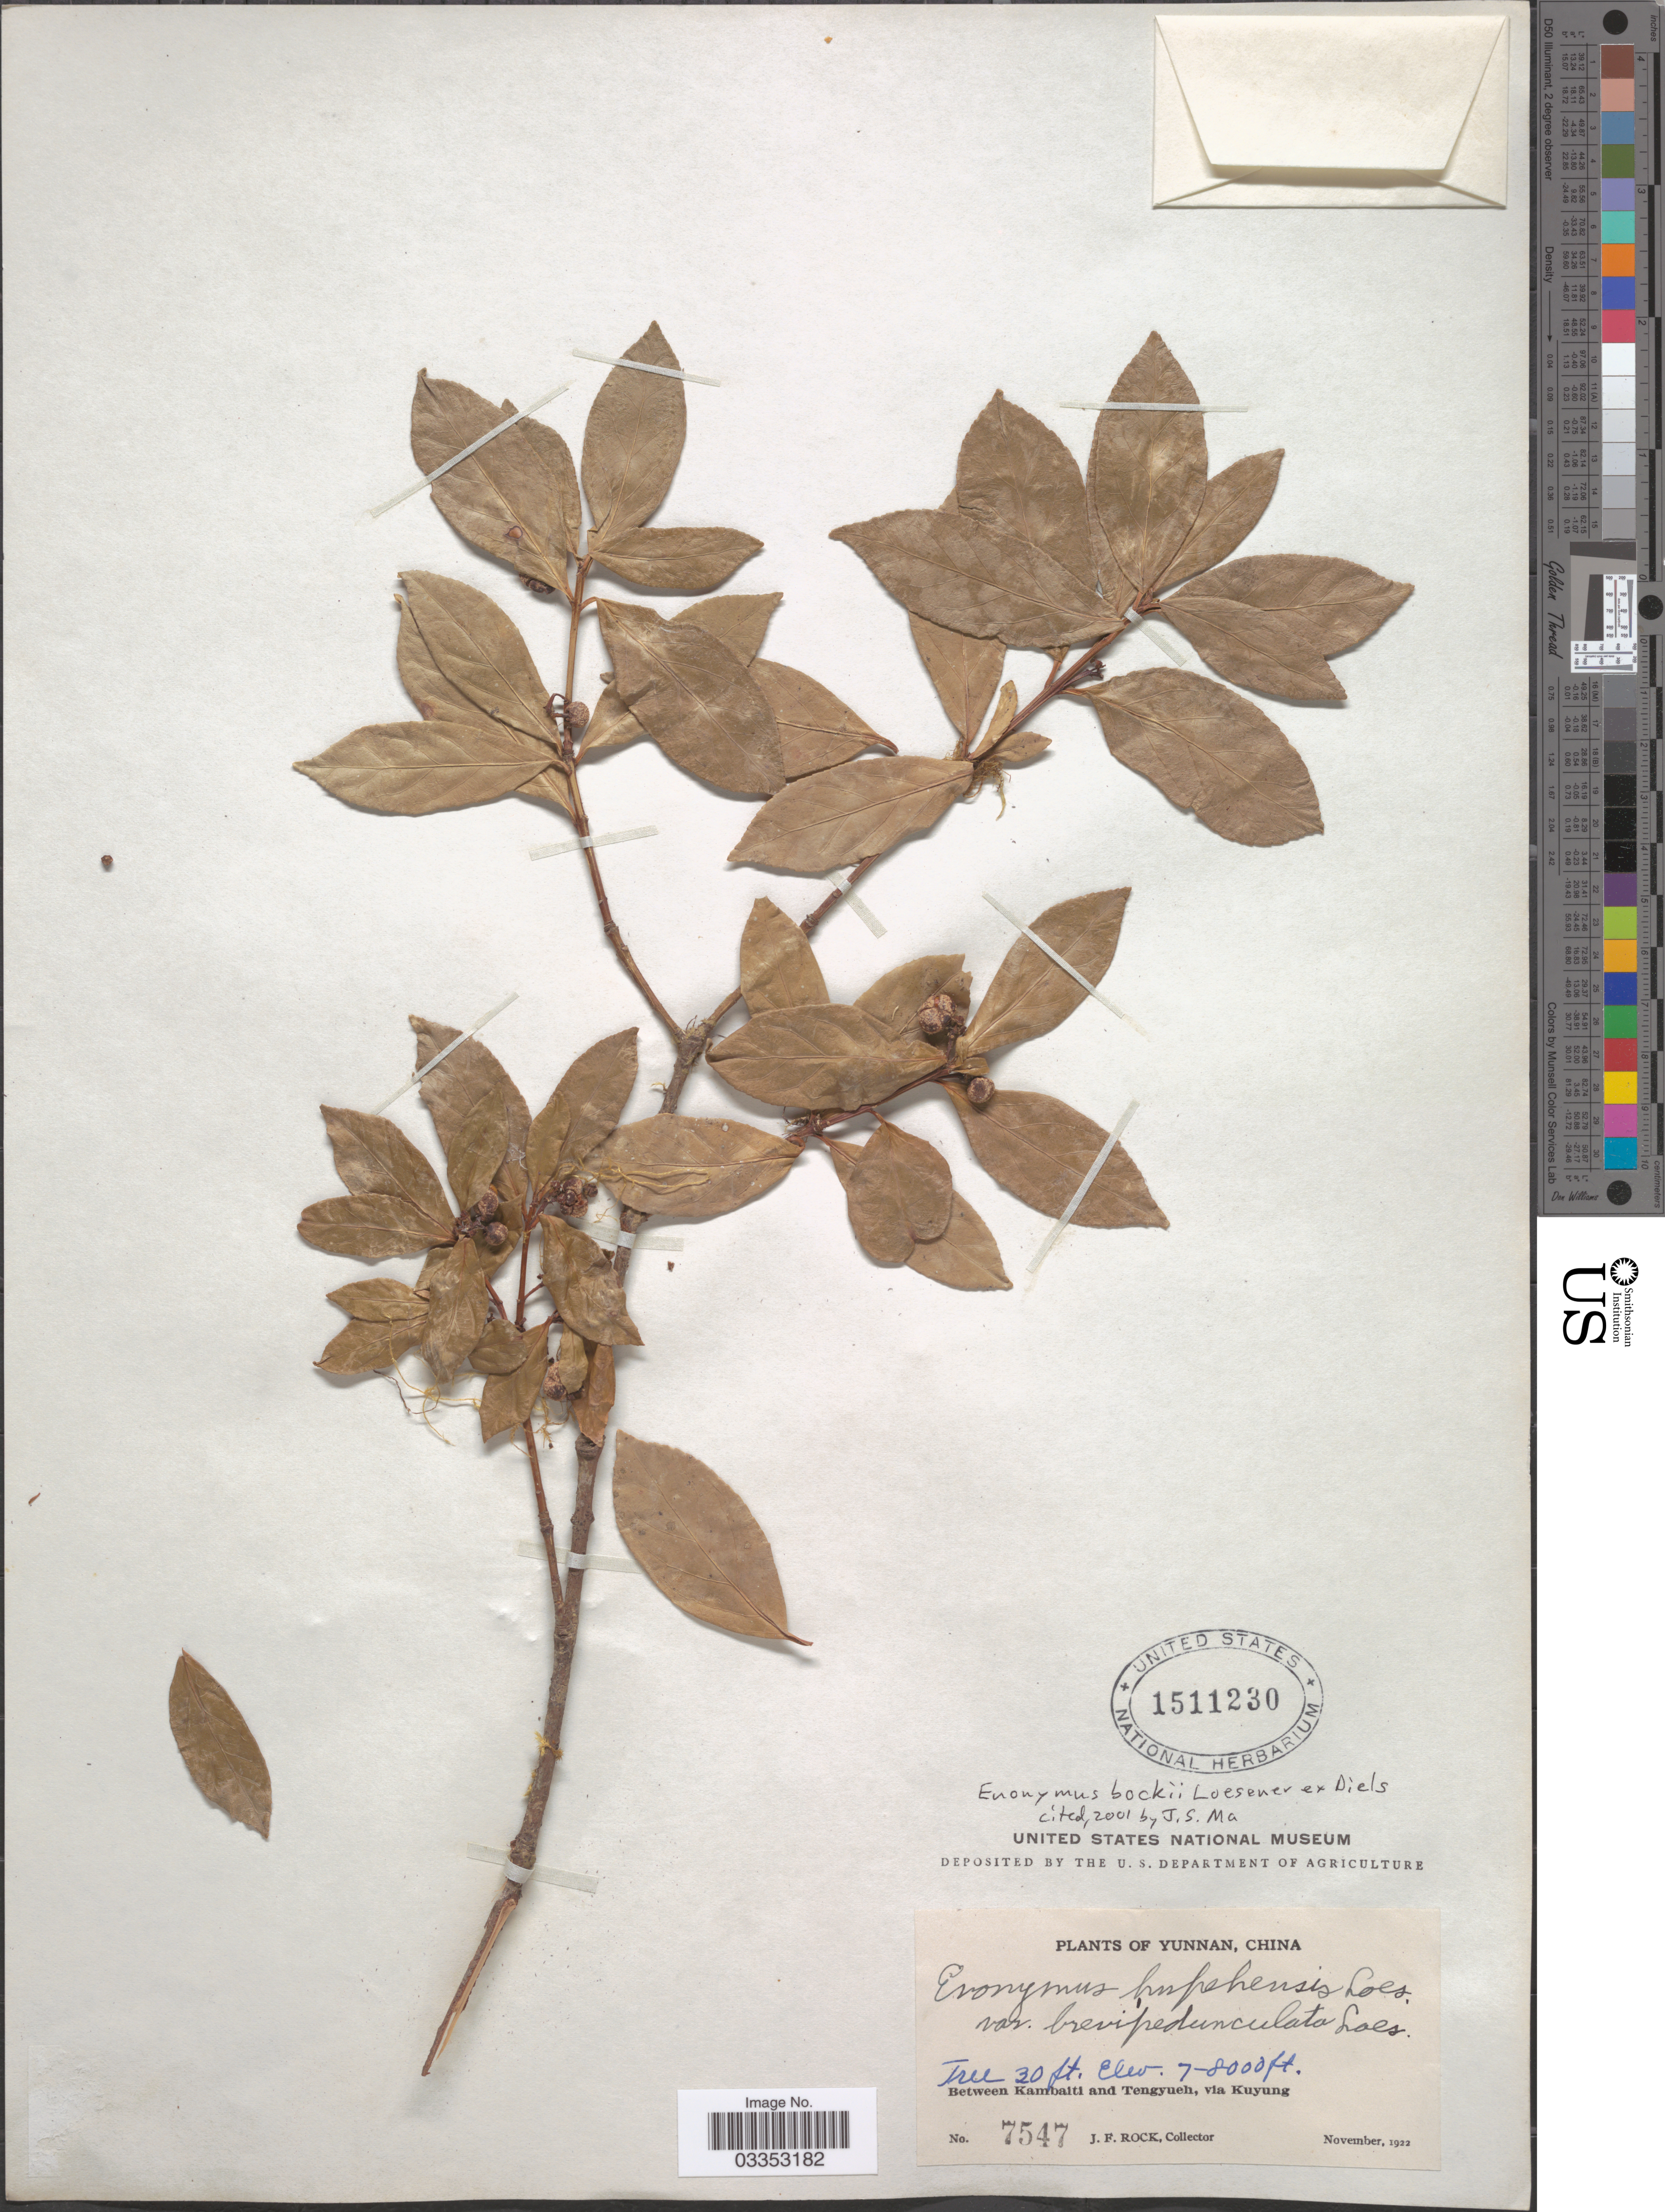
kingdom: Plantae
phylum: Tracheophyta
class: Magnoliopsida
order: Celastrales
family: Celastraceae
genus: Euonymus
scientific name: Euonymus bockii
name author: Loes.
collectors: J. Rock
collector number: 7547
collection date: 1922-11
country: China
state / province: Yunnan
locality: Between Kambaiti and Tengyueh, via Kuyung.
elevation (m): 2134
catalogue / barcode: US 1511230